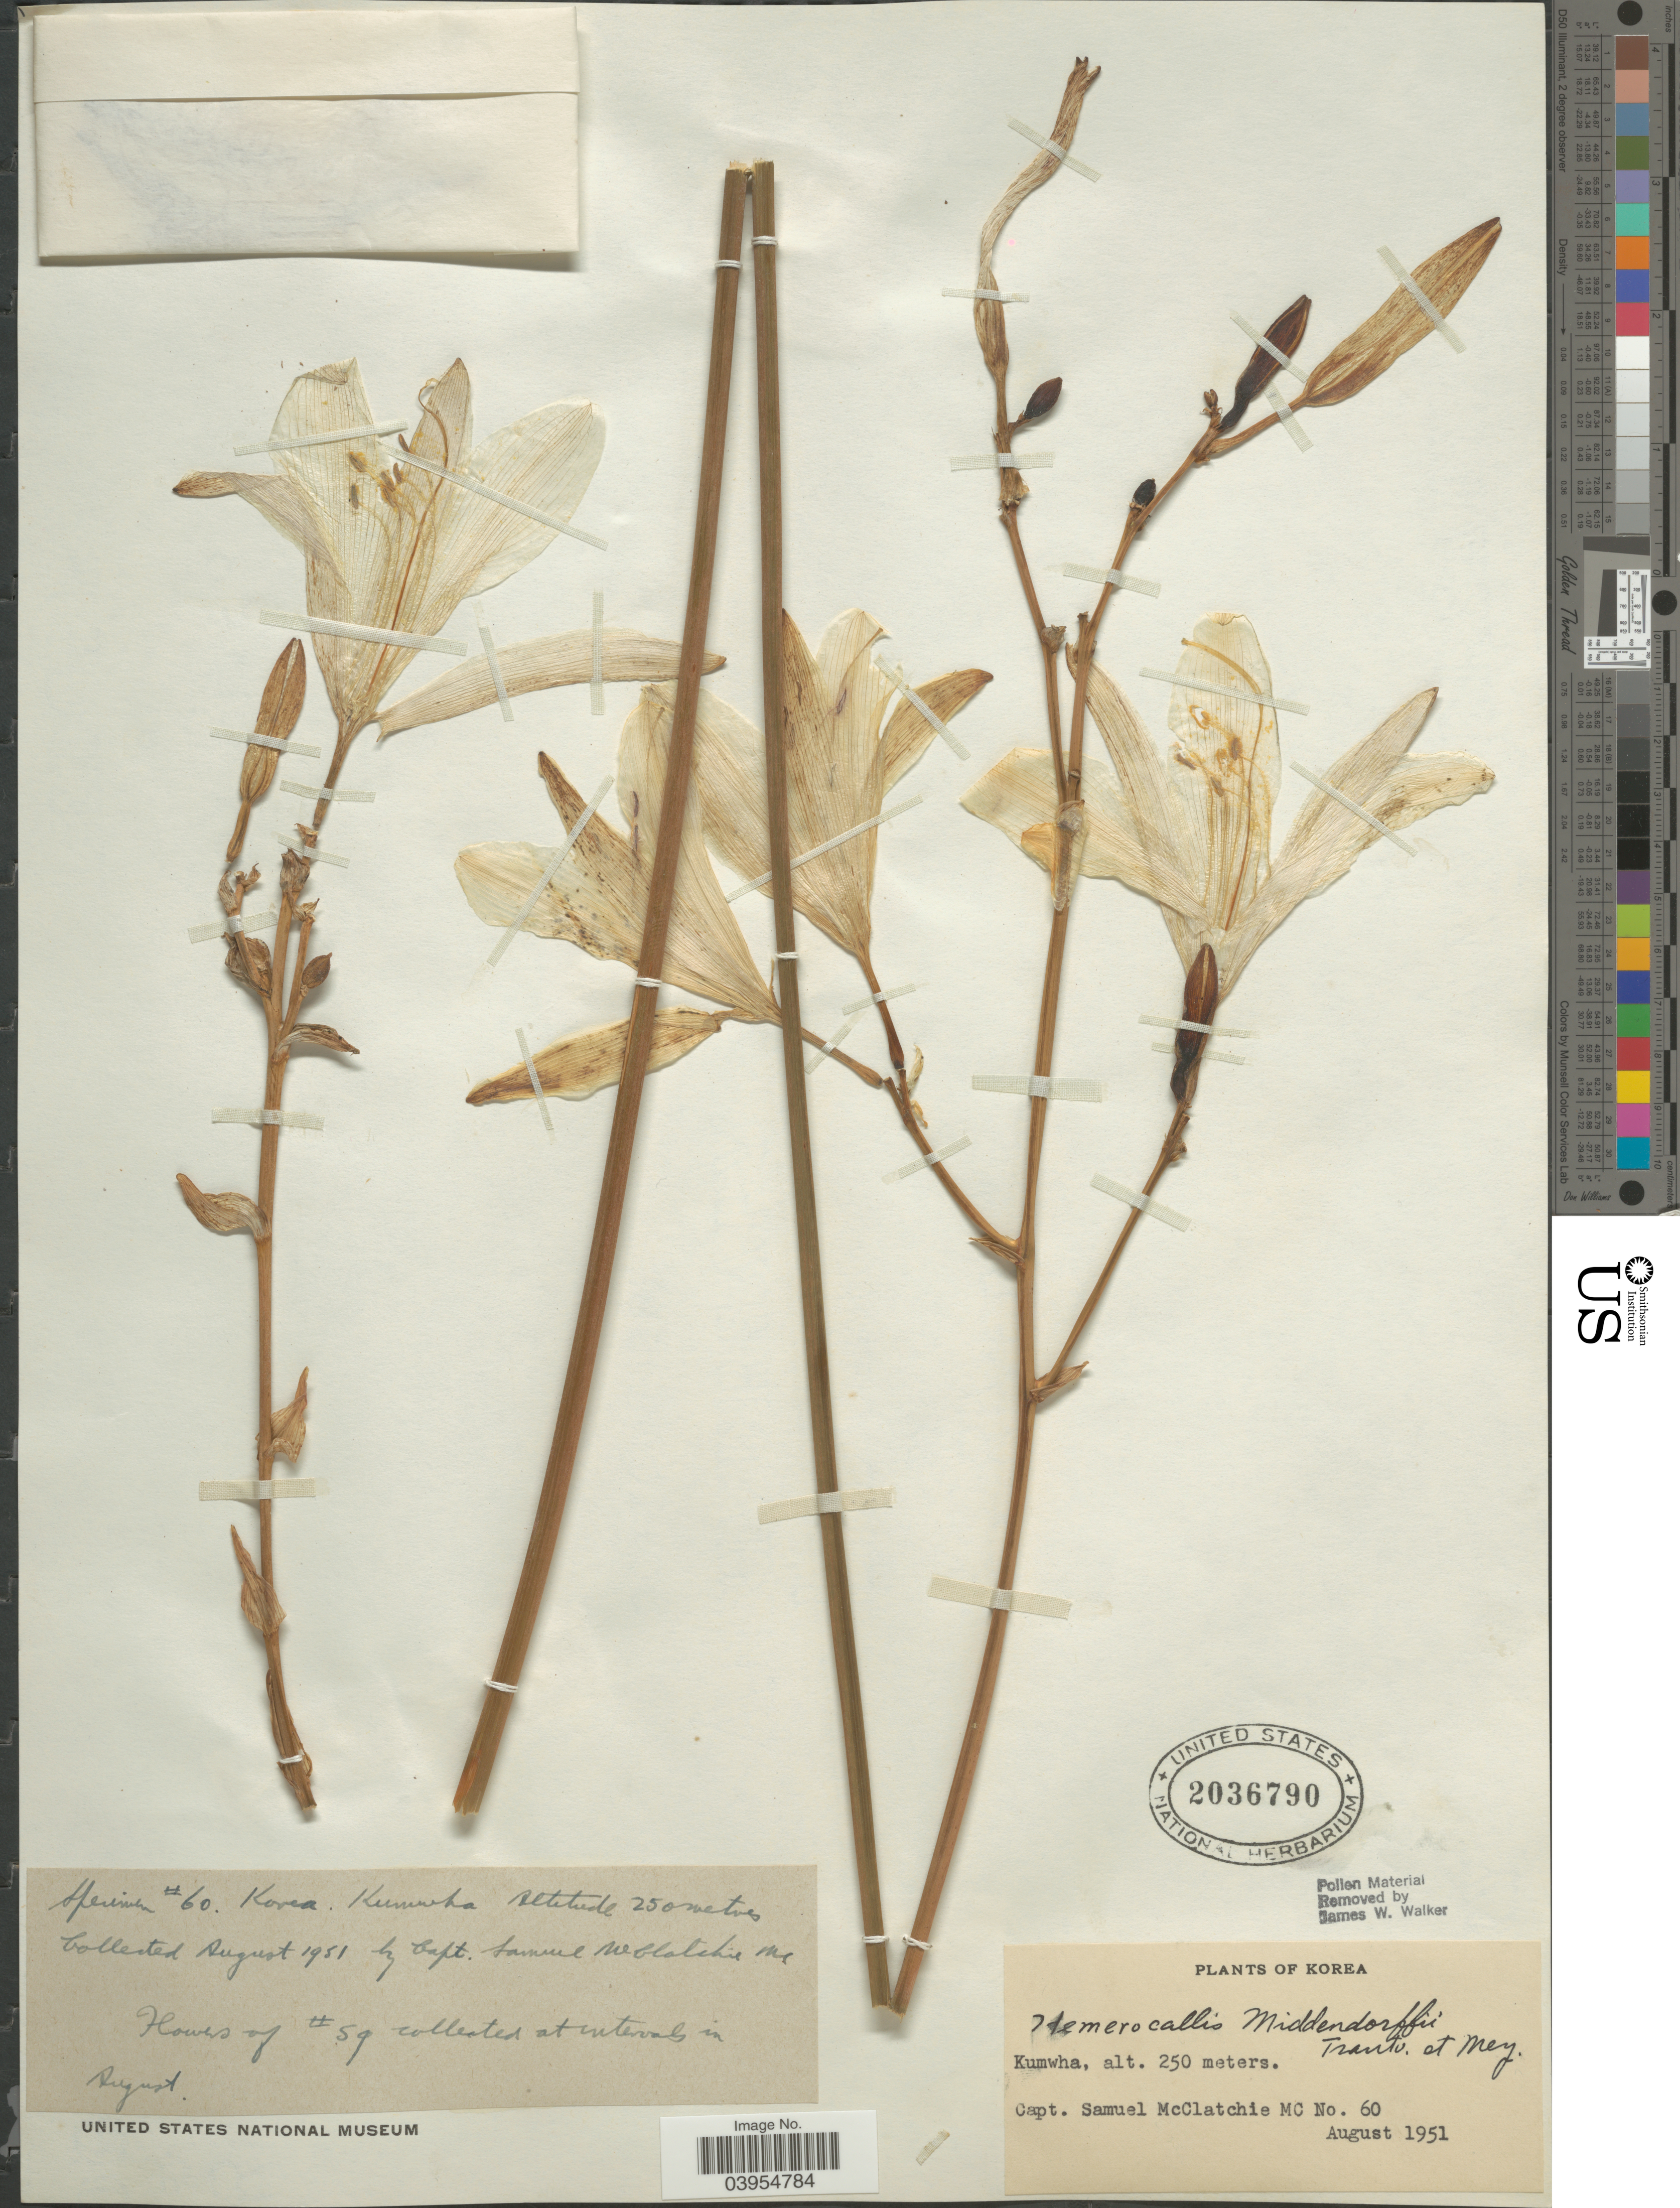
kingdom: Plantae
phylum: Tracheophyta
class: Liliopsida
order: Asparagales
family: Asphodelaceae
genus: Hemerocallis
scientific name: Hemerocallis middendorfii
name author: Trautv. & C.A. Mey.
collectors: S. McClatchie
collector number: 60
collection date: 1951-08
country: North Korea / South Korea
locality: Korea. Kumwha.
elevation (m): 250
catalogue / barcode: US 2036790